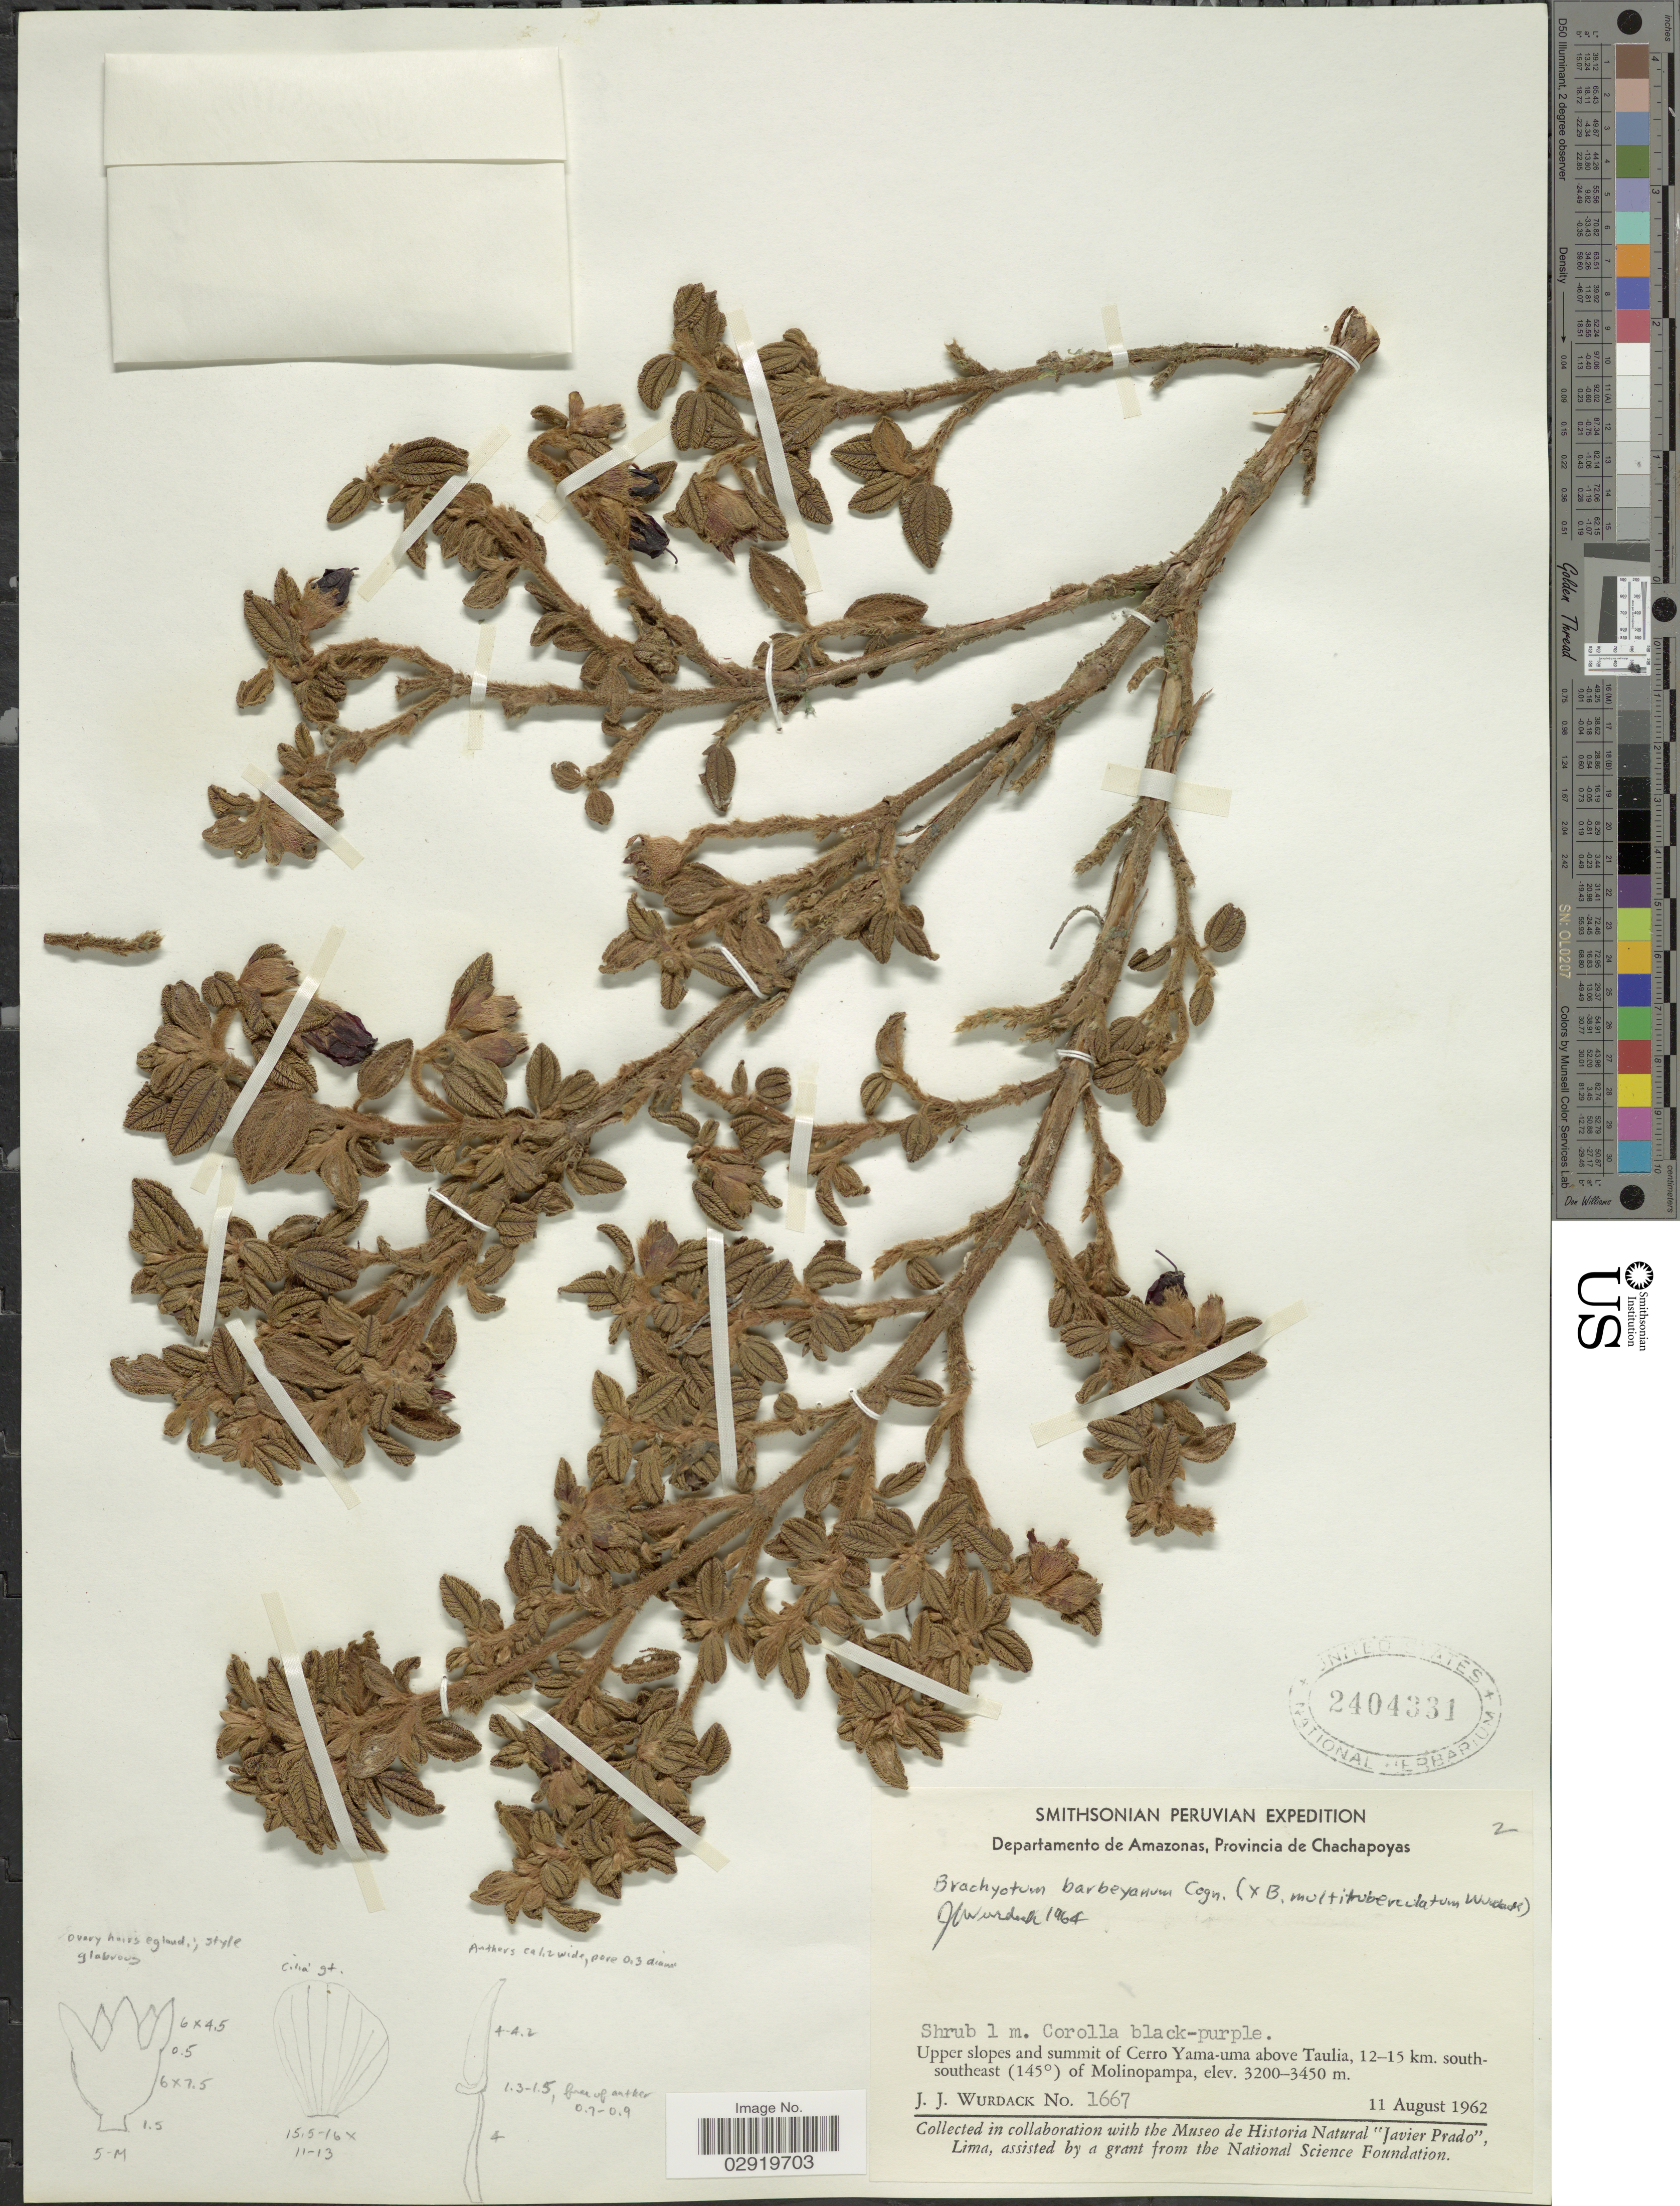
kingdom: Plantae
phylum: Tracheophyta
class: Magnoliopsida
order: Myrtales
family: Melastomataceae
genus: Brachyotum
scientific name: Brachyotum barbeyanum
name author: Cogn.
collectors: J. J. Wurdack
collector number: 1667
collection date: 1962-08-11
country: Peru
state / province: Amazonas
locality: Departamento de Amazonas, Provincia de Chachapoyas. Upper slopes and summit of Cerro Yama-uma above Taulia, 12-15 km. south-southeast (145°) of Molinopampa.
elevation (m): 3200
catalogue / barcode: US 2404331